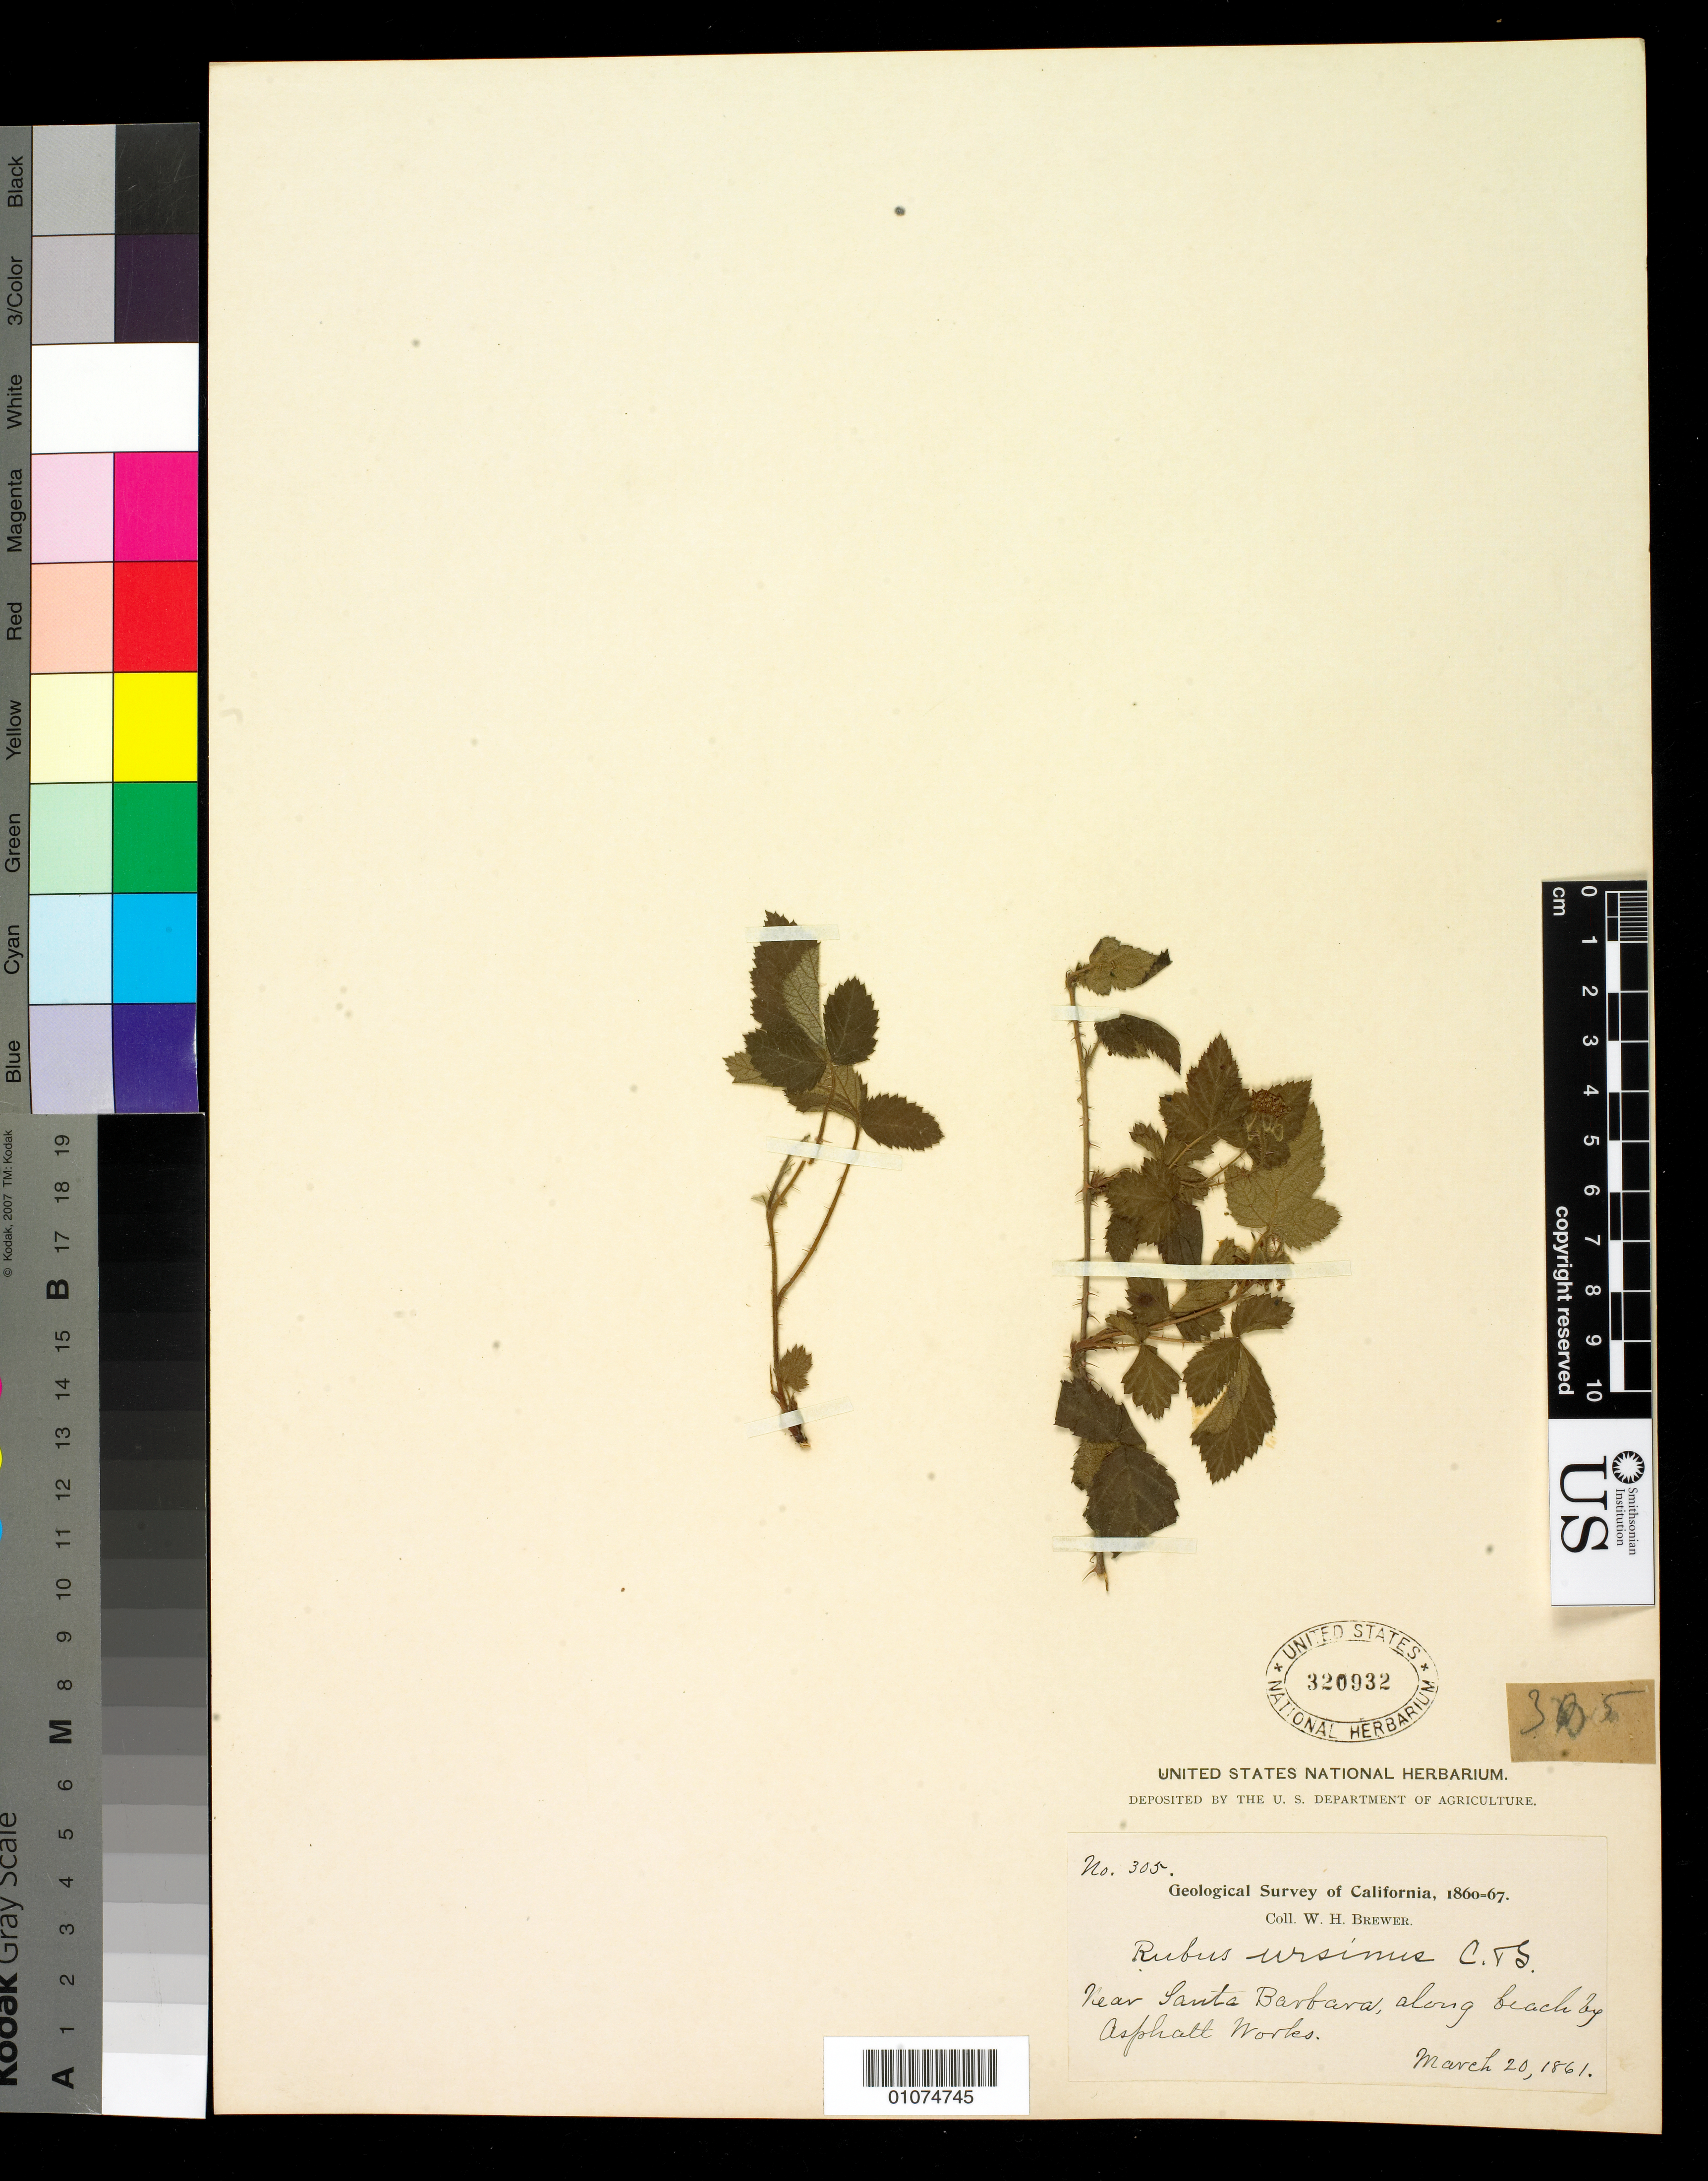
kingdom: Plantae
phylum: Tracheophyta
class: Magnoliopsida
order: Rosales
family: Rosaceae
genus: Rubus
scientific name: Rubus ursinus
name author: (Schltdl.) Cham.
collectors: W. H. Brewer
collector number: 305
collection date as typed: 20 Mar 1861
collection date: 1861-03-20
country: United States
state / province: California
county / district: Santa Barbara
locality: Near Santa Barbara, along beach by asphalt works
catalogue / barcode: US 320932